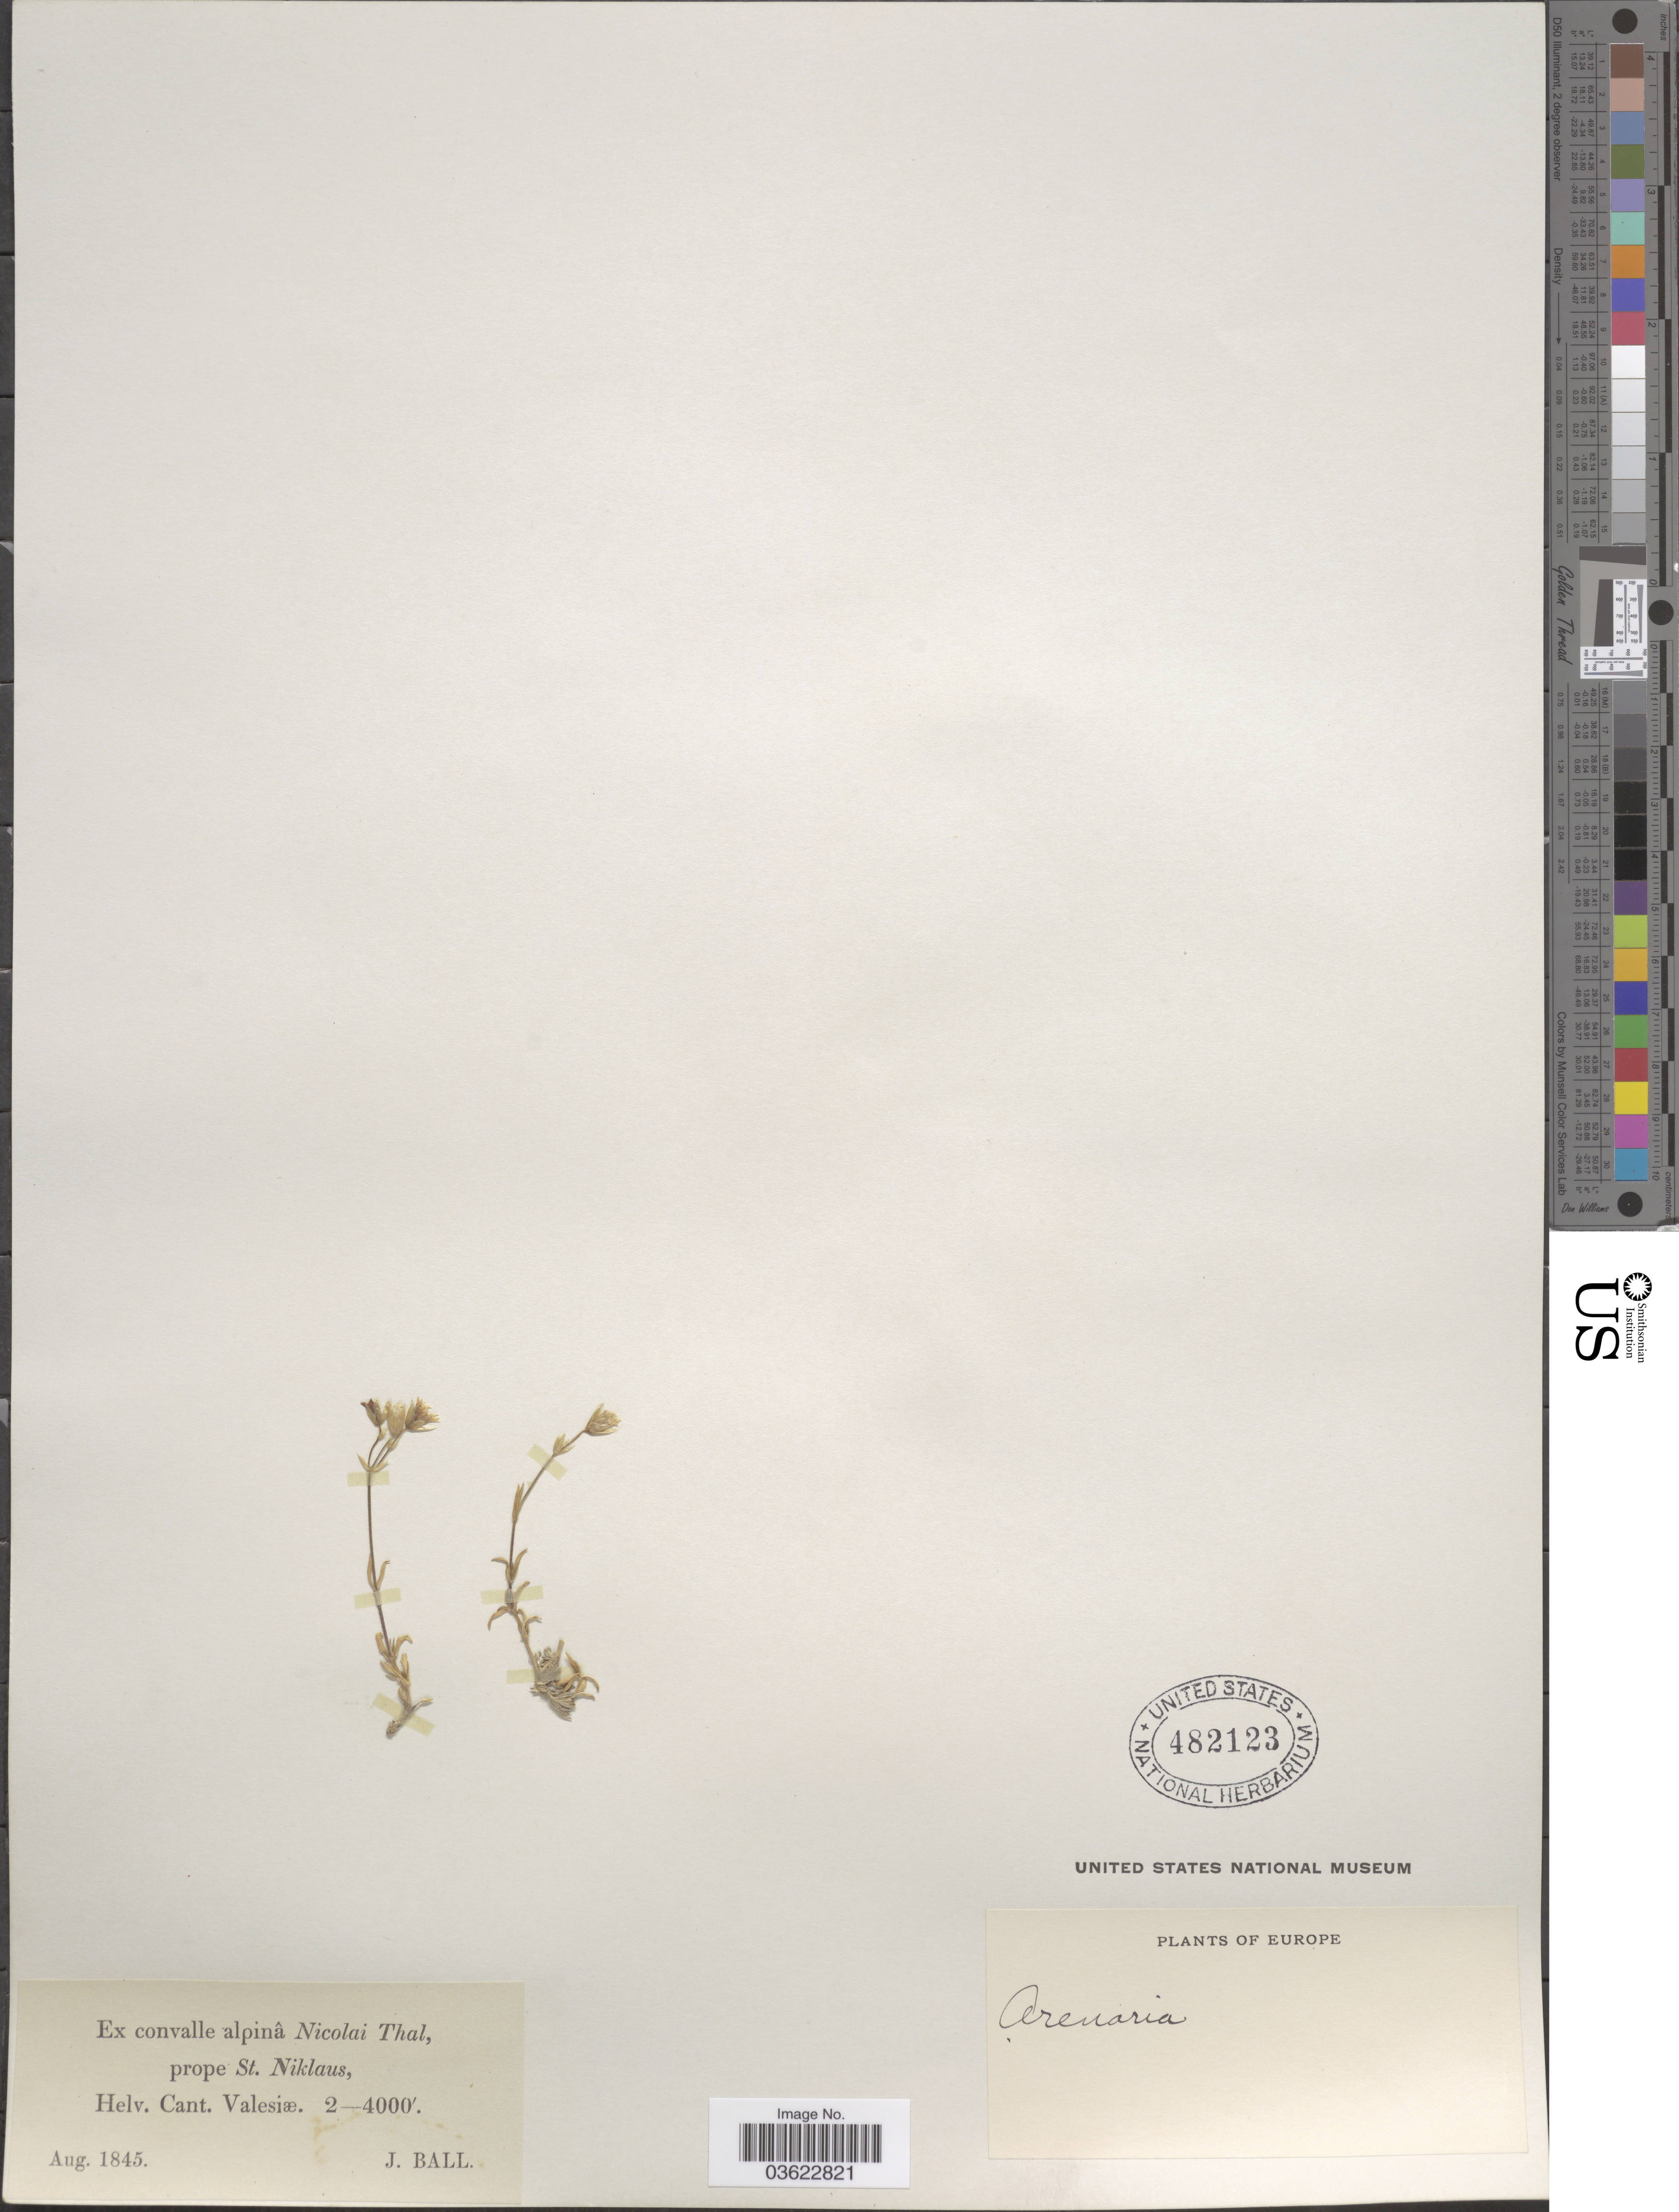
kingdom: Plantae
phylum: Tracheophyta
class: Magnoliopsida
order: Caryophyllales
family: Caryophyllaceae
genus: Arenaria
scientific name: Arenaria sp.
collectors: J. Ball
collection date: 1845-08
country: Switzerland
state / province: Valais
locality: Ex convalle alpinâ Nicolai Thal, prope St. Niklaus, Helv. Cant. Valesiæ.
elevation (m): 610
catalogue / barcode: US 482123